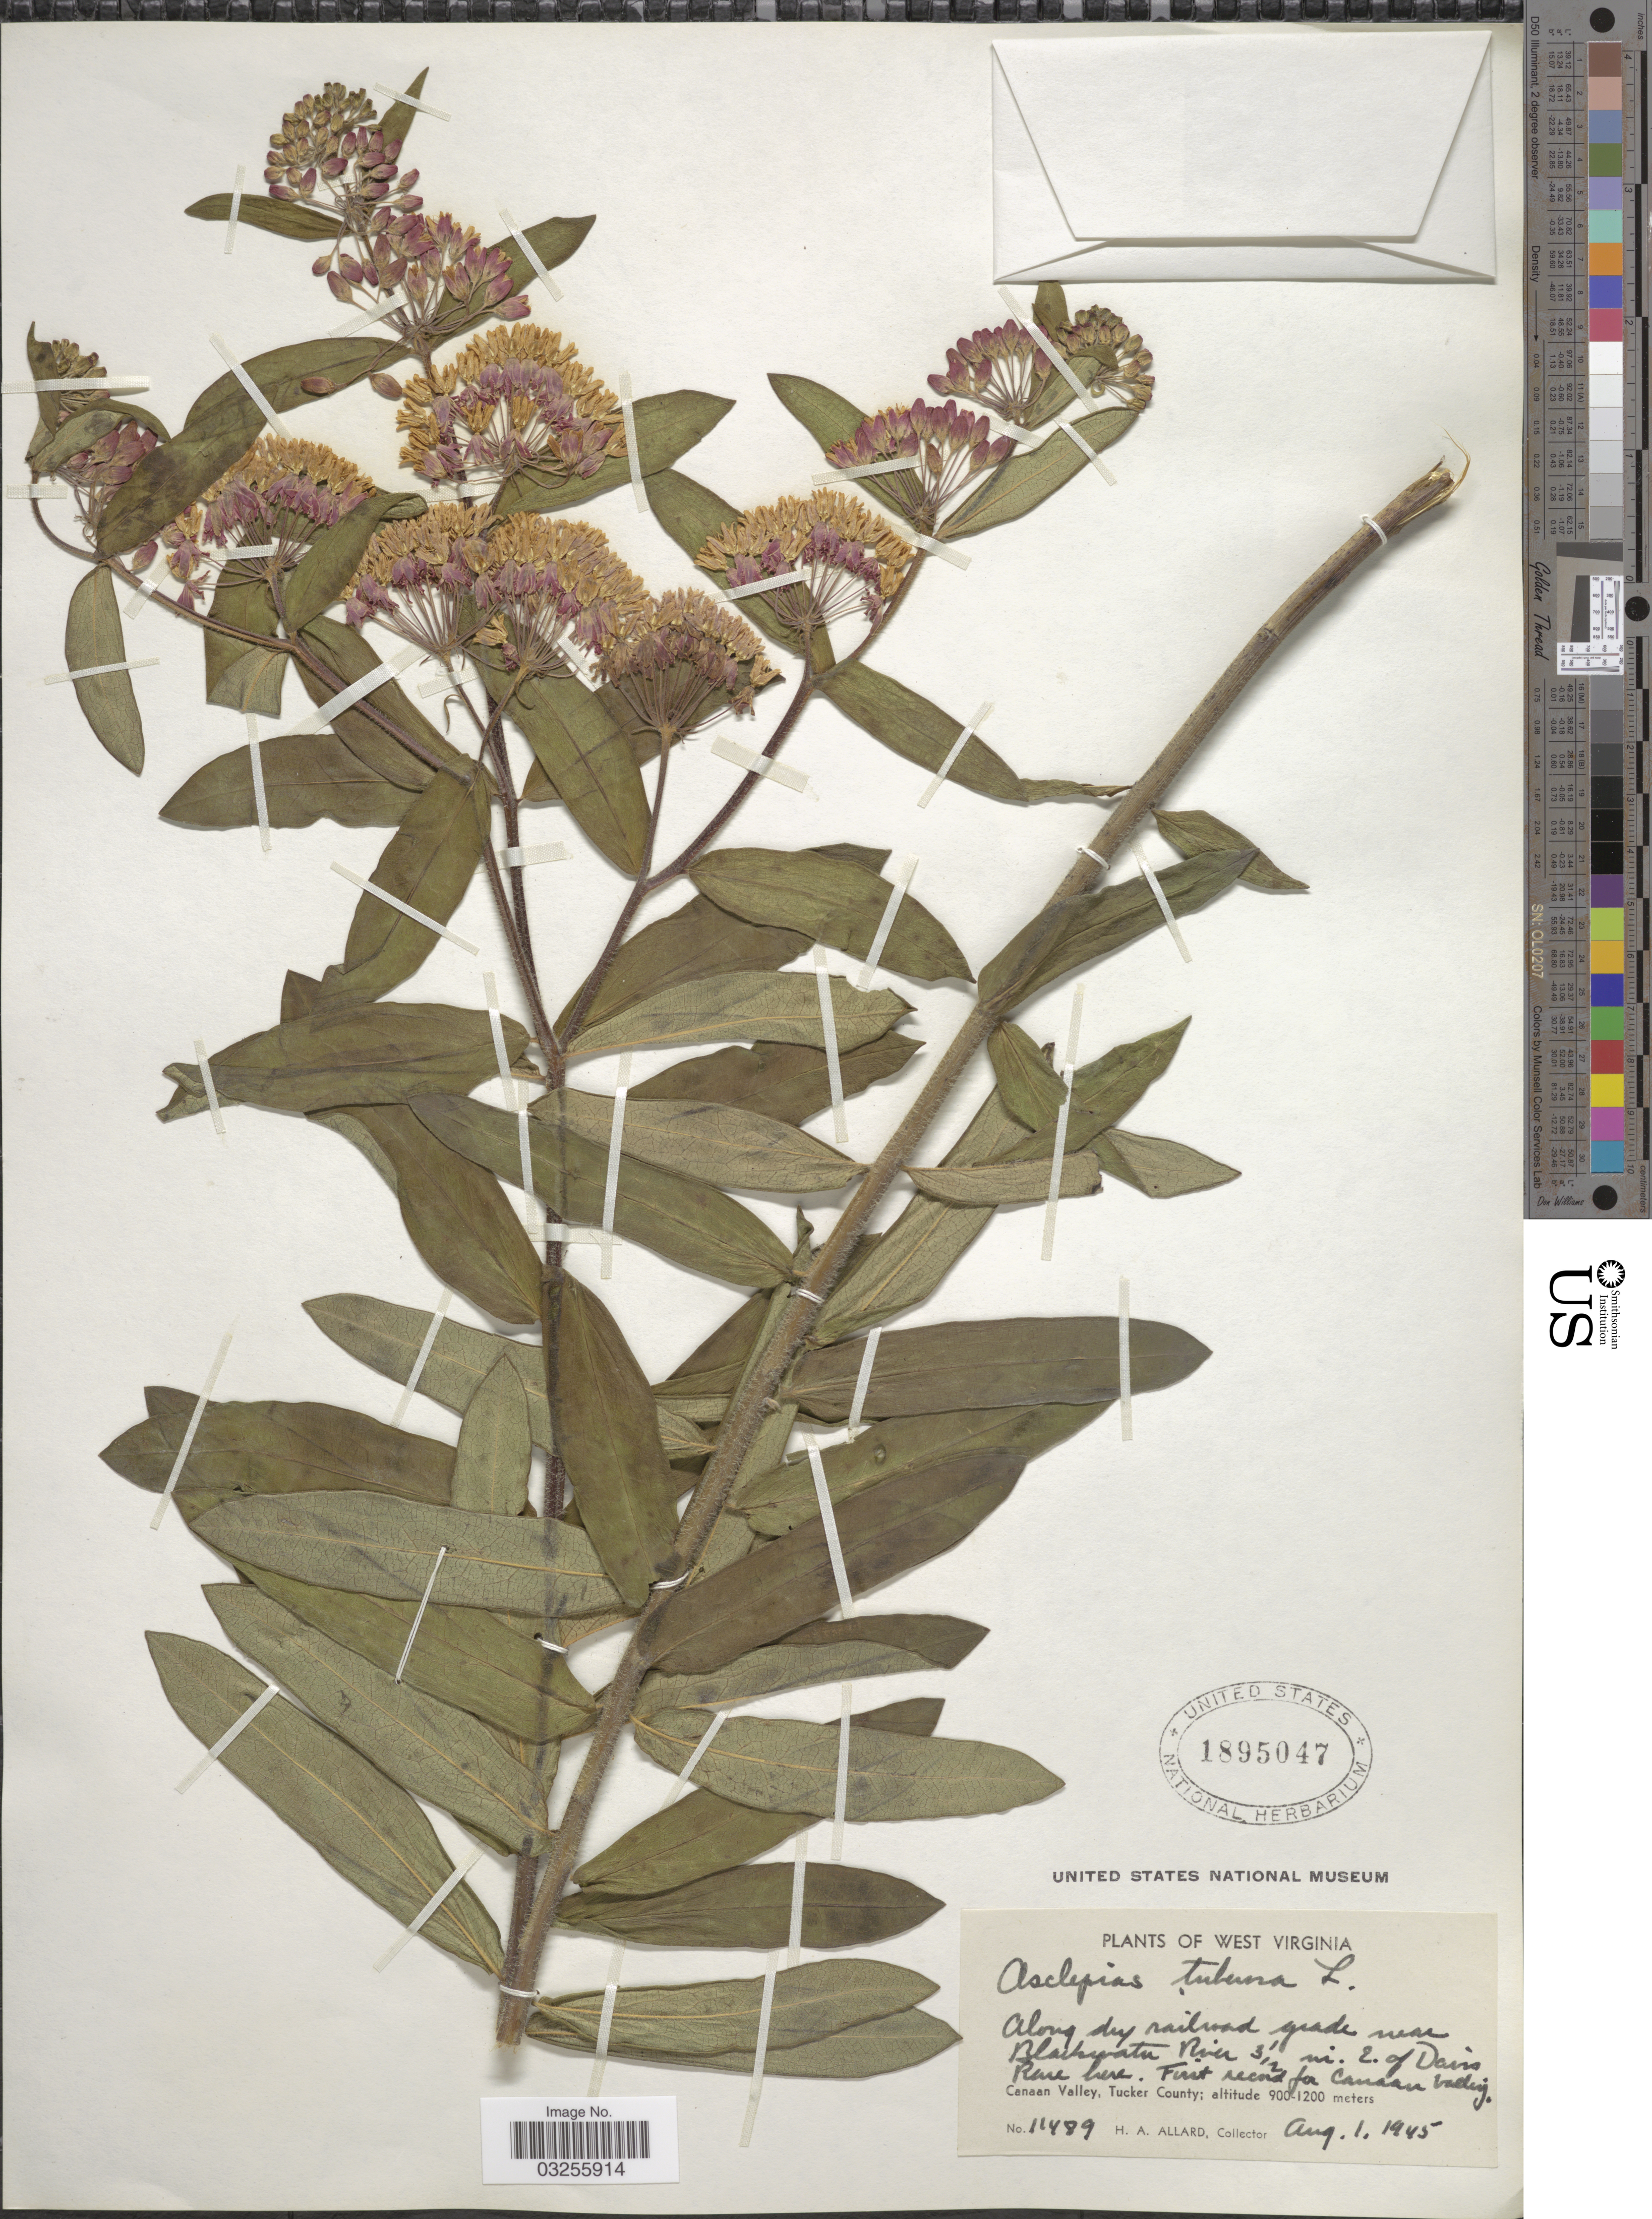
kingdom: Plantae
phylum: Tracheophyta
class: Magnoliopsida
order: Gentianales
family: Apocynaceae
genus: Asclepias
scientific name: Asclepias tuberosa subsp. interior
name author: Woodson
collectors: H. A. Allard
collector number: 11489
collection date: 1945-08-01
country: United States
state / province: West Virginia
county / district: Tucker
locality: Along dry railroad grade near Blackwater River 3½ mi. E. of Davis. Canaan Valley, Tucker County.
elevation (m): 900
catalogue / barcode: US 1895047